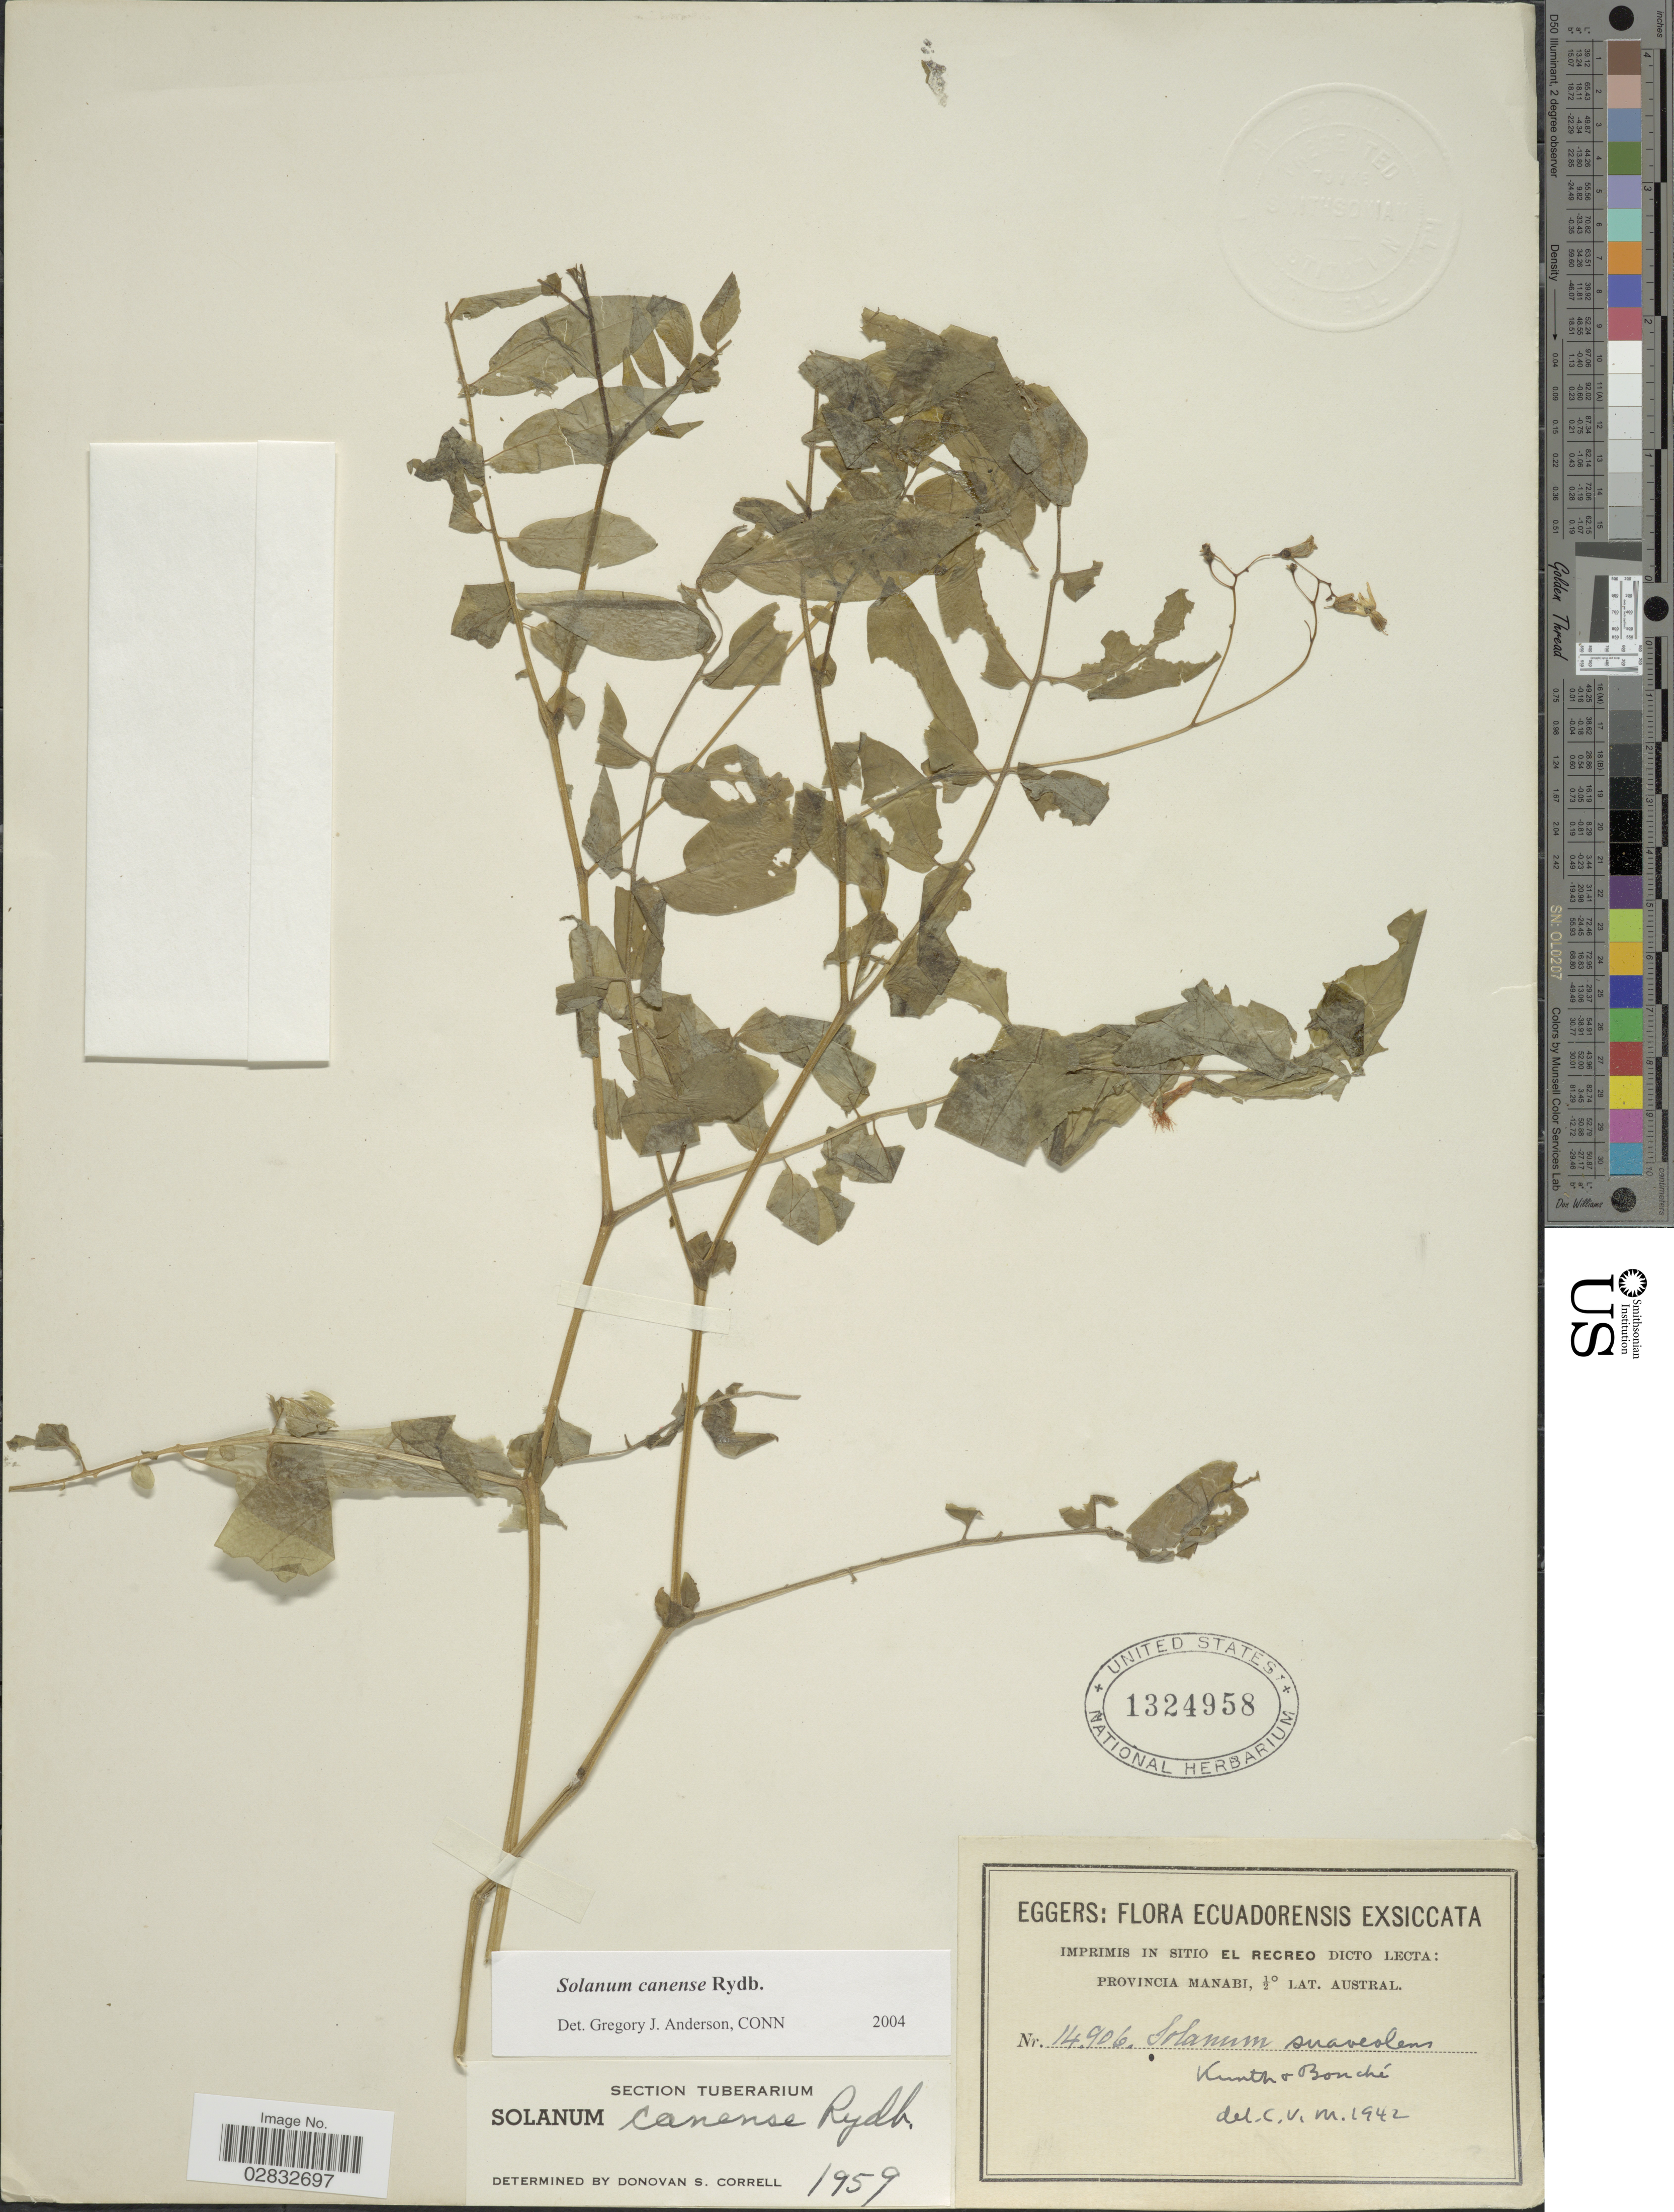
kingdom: Plantae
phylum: Tracheophyta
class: Magnoliopsida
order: Solanales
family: Solanaceae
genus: Solanum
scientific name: Solanum canaosense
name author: L.B. Sm. & Downs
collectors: -. Eggers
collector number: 14906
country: Ecuador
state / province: Manabí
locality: El Recreo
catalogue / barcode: US 1324958